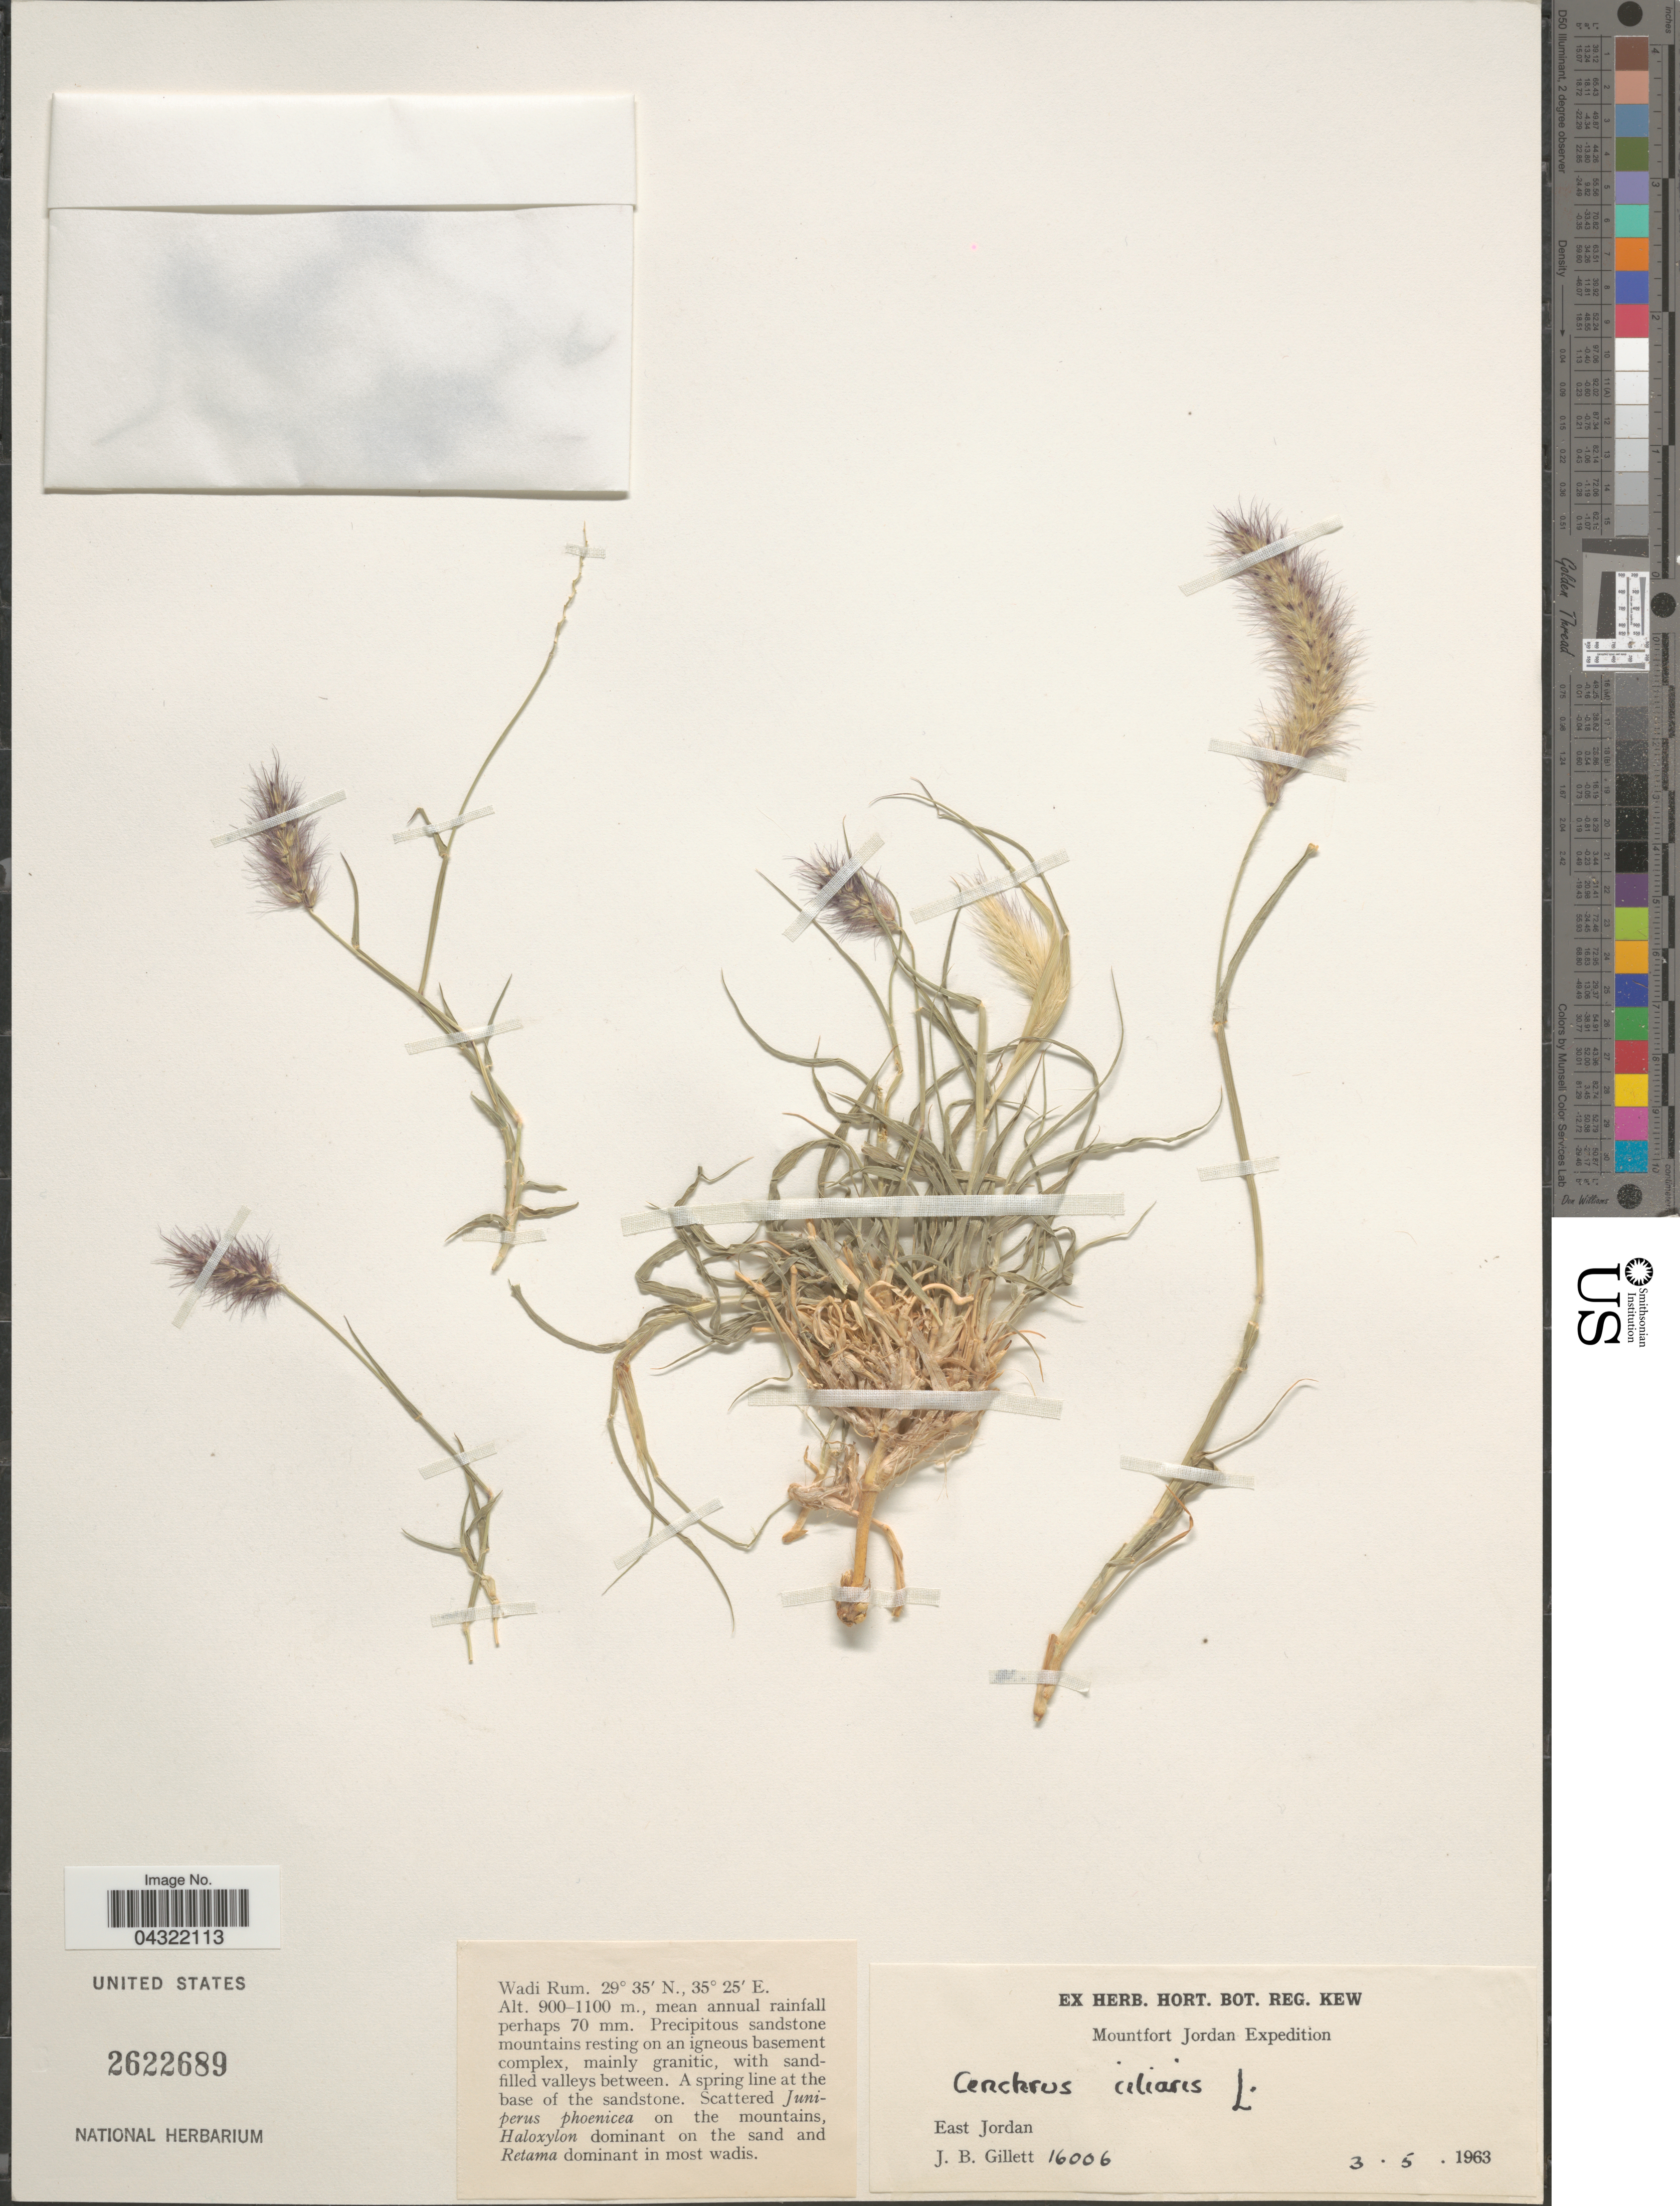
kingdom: Plantae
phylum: Tracheophyta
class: Liliopsida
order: Poales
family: Poaceae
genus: Cenchrus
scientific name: Cenchrus ciliaris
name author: L.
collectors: J. B. Gillett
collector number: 16006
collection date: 1963-05-03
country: Jordan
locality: Mountfort Jordan Expedition. East Jordan. Wadi Rum.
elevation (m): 900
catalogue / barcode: US 2622689